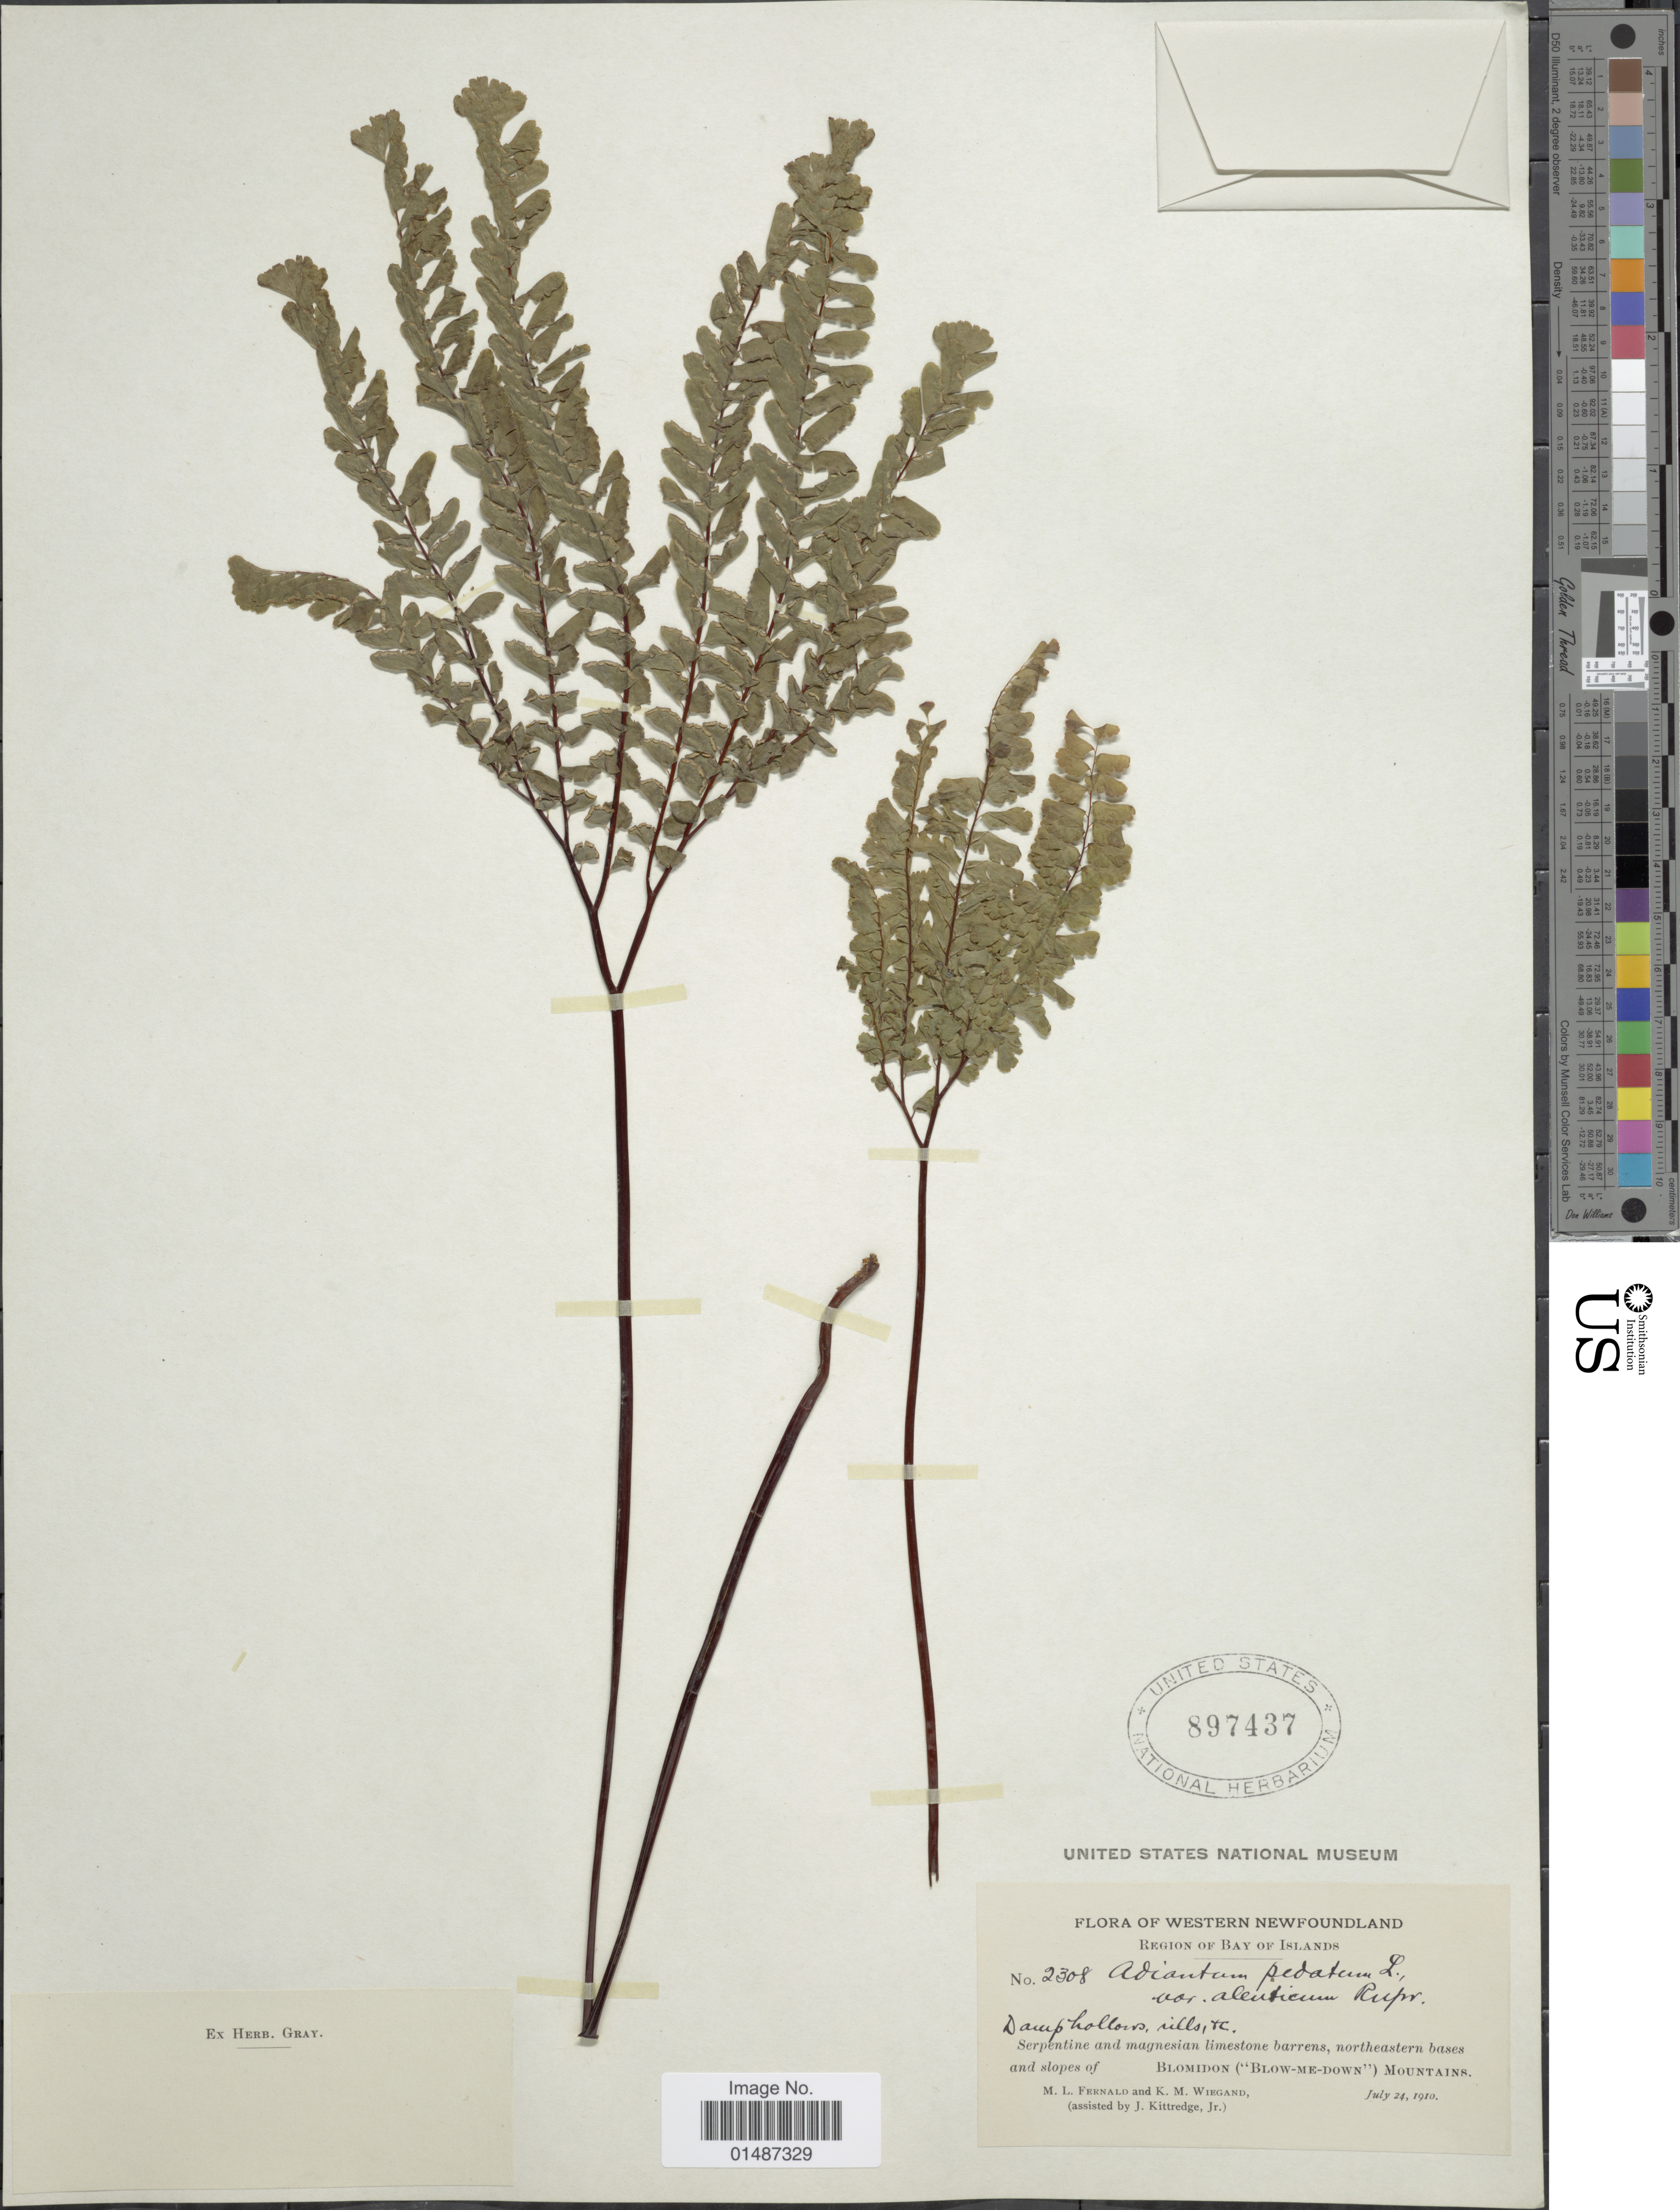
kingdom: Plantae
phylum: Tracheophyta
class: Polypodiopsida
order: Polypodiales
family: Pteridaceae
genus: Adiantum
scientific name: Adiantum pedatum subsp. calderi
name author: Cody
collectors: M. L. Fernald, K. M. Wiegand & J. Kittredge Jr.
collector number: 2308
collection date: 1910-07-24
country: Canada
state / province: Newfoundland and Labrador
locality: Western Newfoundland. Region of Bay of Islands. Serpentine and magnesian limestone barrens, northeastern bases and slopes of Blomidon ("Blow-Me-Down") Mountains.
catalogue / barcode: US 897437